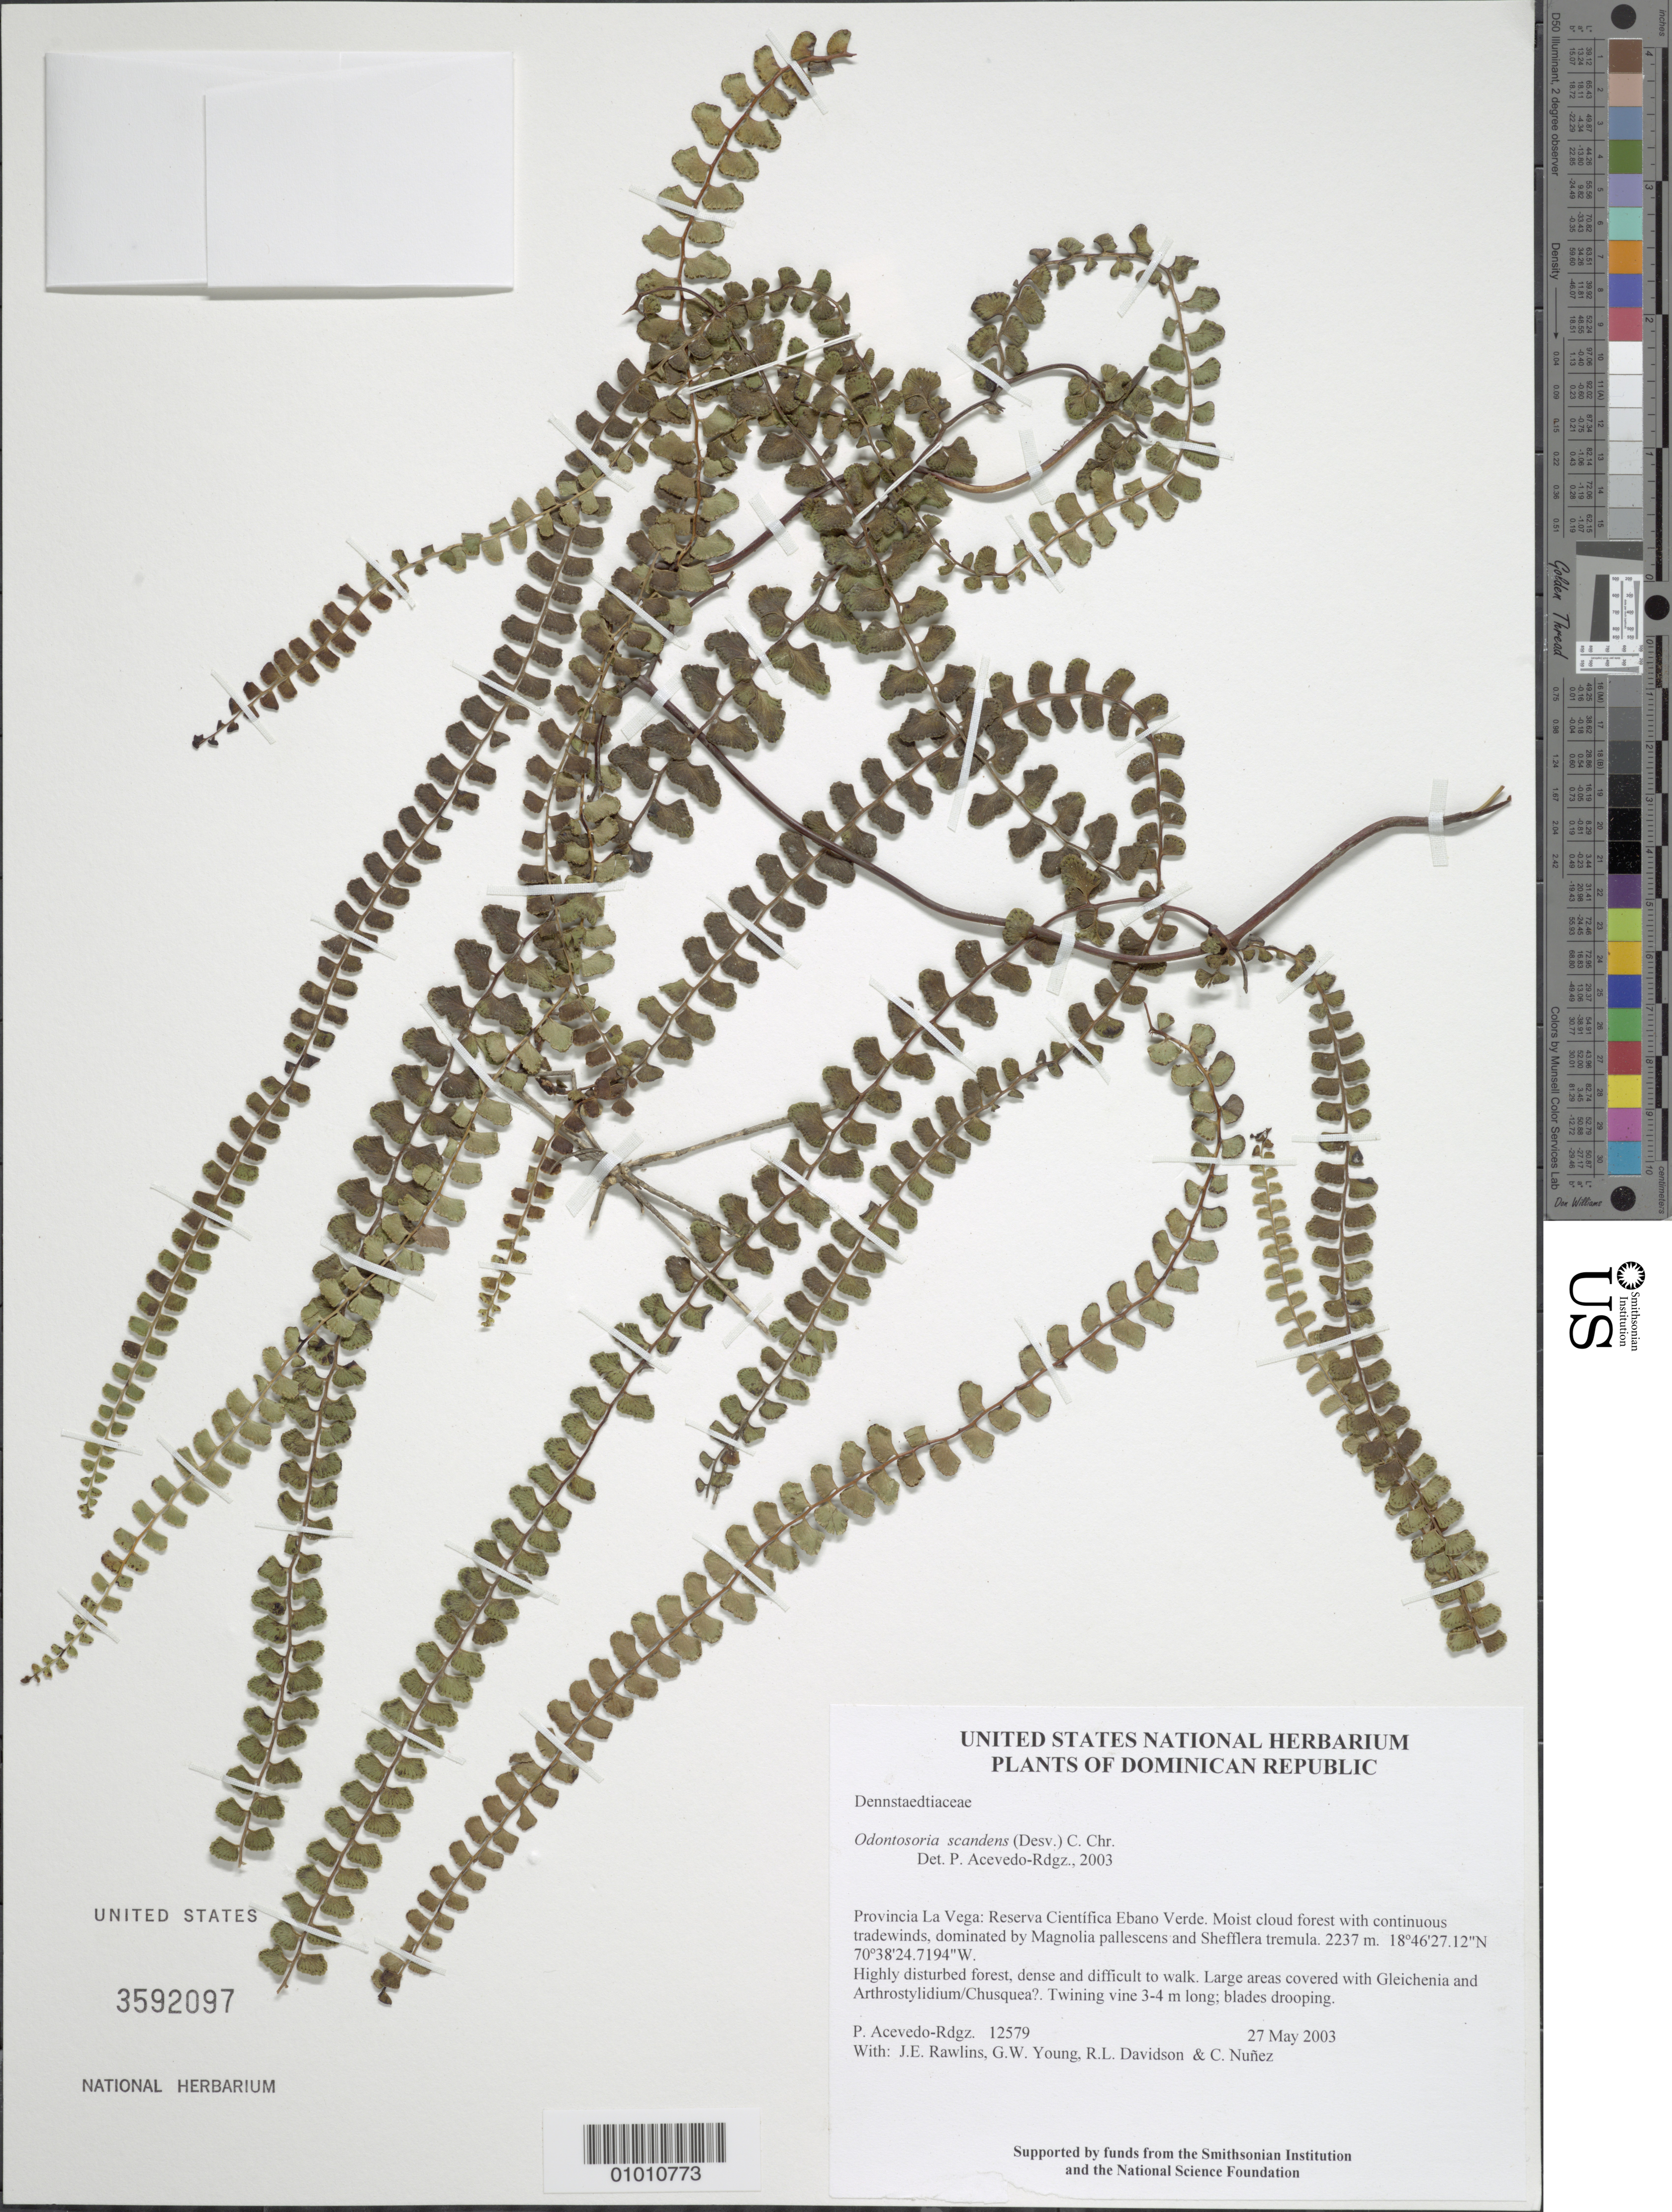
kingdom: Plantae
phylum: Tracheophyta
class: Polypodiopsida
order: Polypodiales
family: Lindsaeaceae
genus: Odontosoria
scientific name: Odontosoria scandens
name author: (Desv.) C. Chr.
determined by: Acevedo-Rodríguez, P., (BOT), Smithsonian Institution - National Museum of Natural History (UNITED STATES)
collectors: P. Acevedo-Rodr., J. Rawlins, G. Young, R. Davidson & C. Nunez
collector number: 12579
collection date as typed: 27 May 2003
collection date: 2003-05-27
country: Dominican Republic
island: Hispaniola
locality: Provincia La Vega: Reserva Científica Ebano Verde. Moist cloud forest with continuous tradewinds, dominated by Magnolia pallescens and Shefflera tremula.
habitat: Highly disturbed forest, dense and difficult to walk. Large areas covered with Gleichenia and Arthrostylidium/Chusquea?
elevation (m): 2237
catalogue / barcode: US 3592097